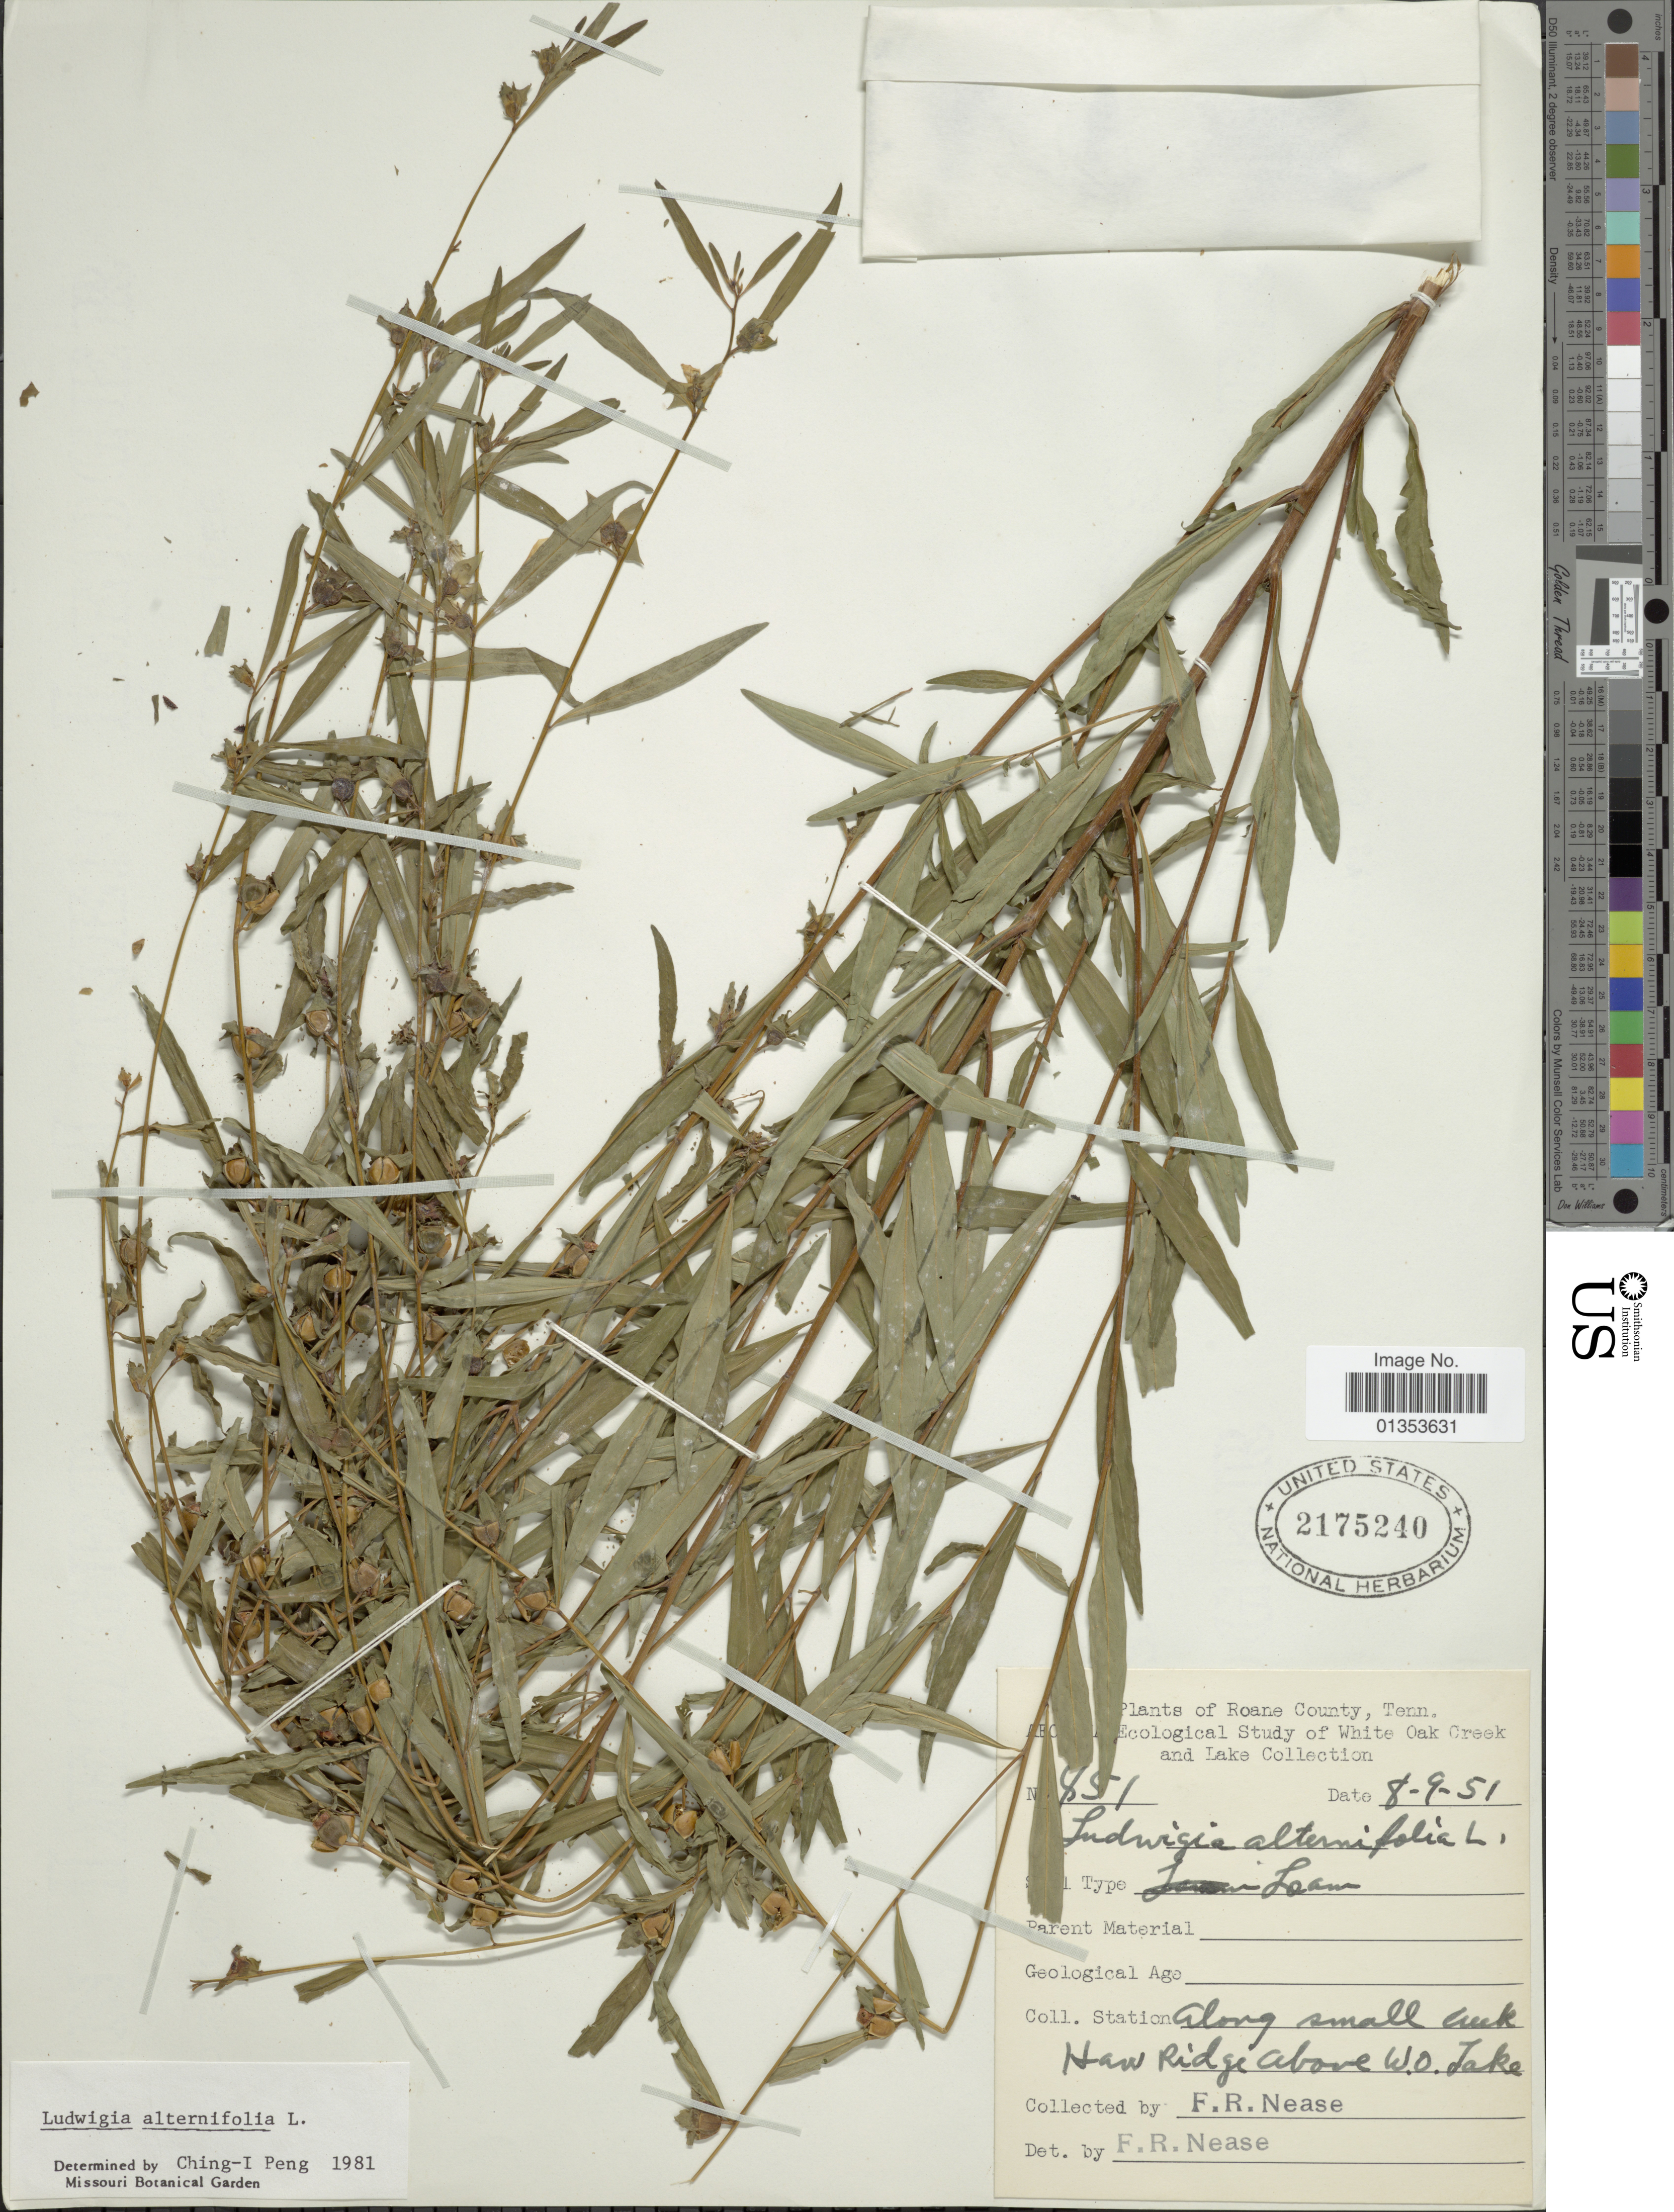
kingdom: Plantae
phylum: Tracheophyta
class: Magnoliopsida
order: Myrtales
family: Onagraceae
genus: Ludwigia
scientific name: Ludwigia alternifolia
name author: L.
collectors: F. Nease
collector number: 851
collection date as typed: Transcribed d/m/y: 9/8/51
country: United States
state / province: Tennessee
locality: Roane County, White Oak Creek and Lake Collection, along small Auk Haw Ridge above W.O. Lake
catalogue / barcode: US 2175240